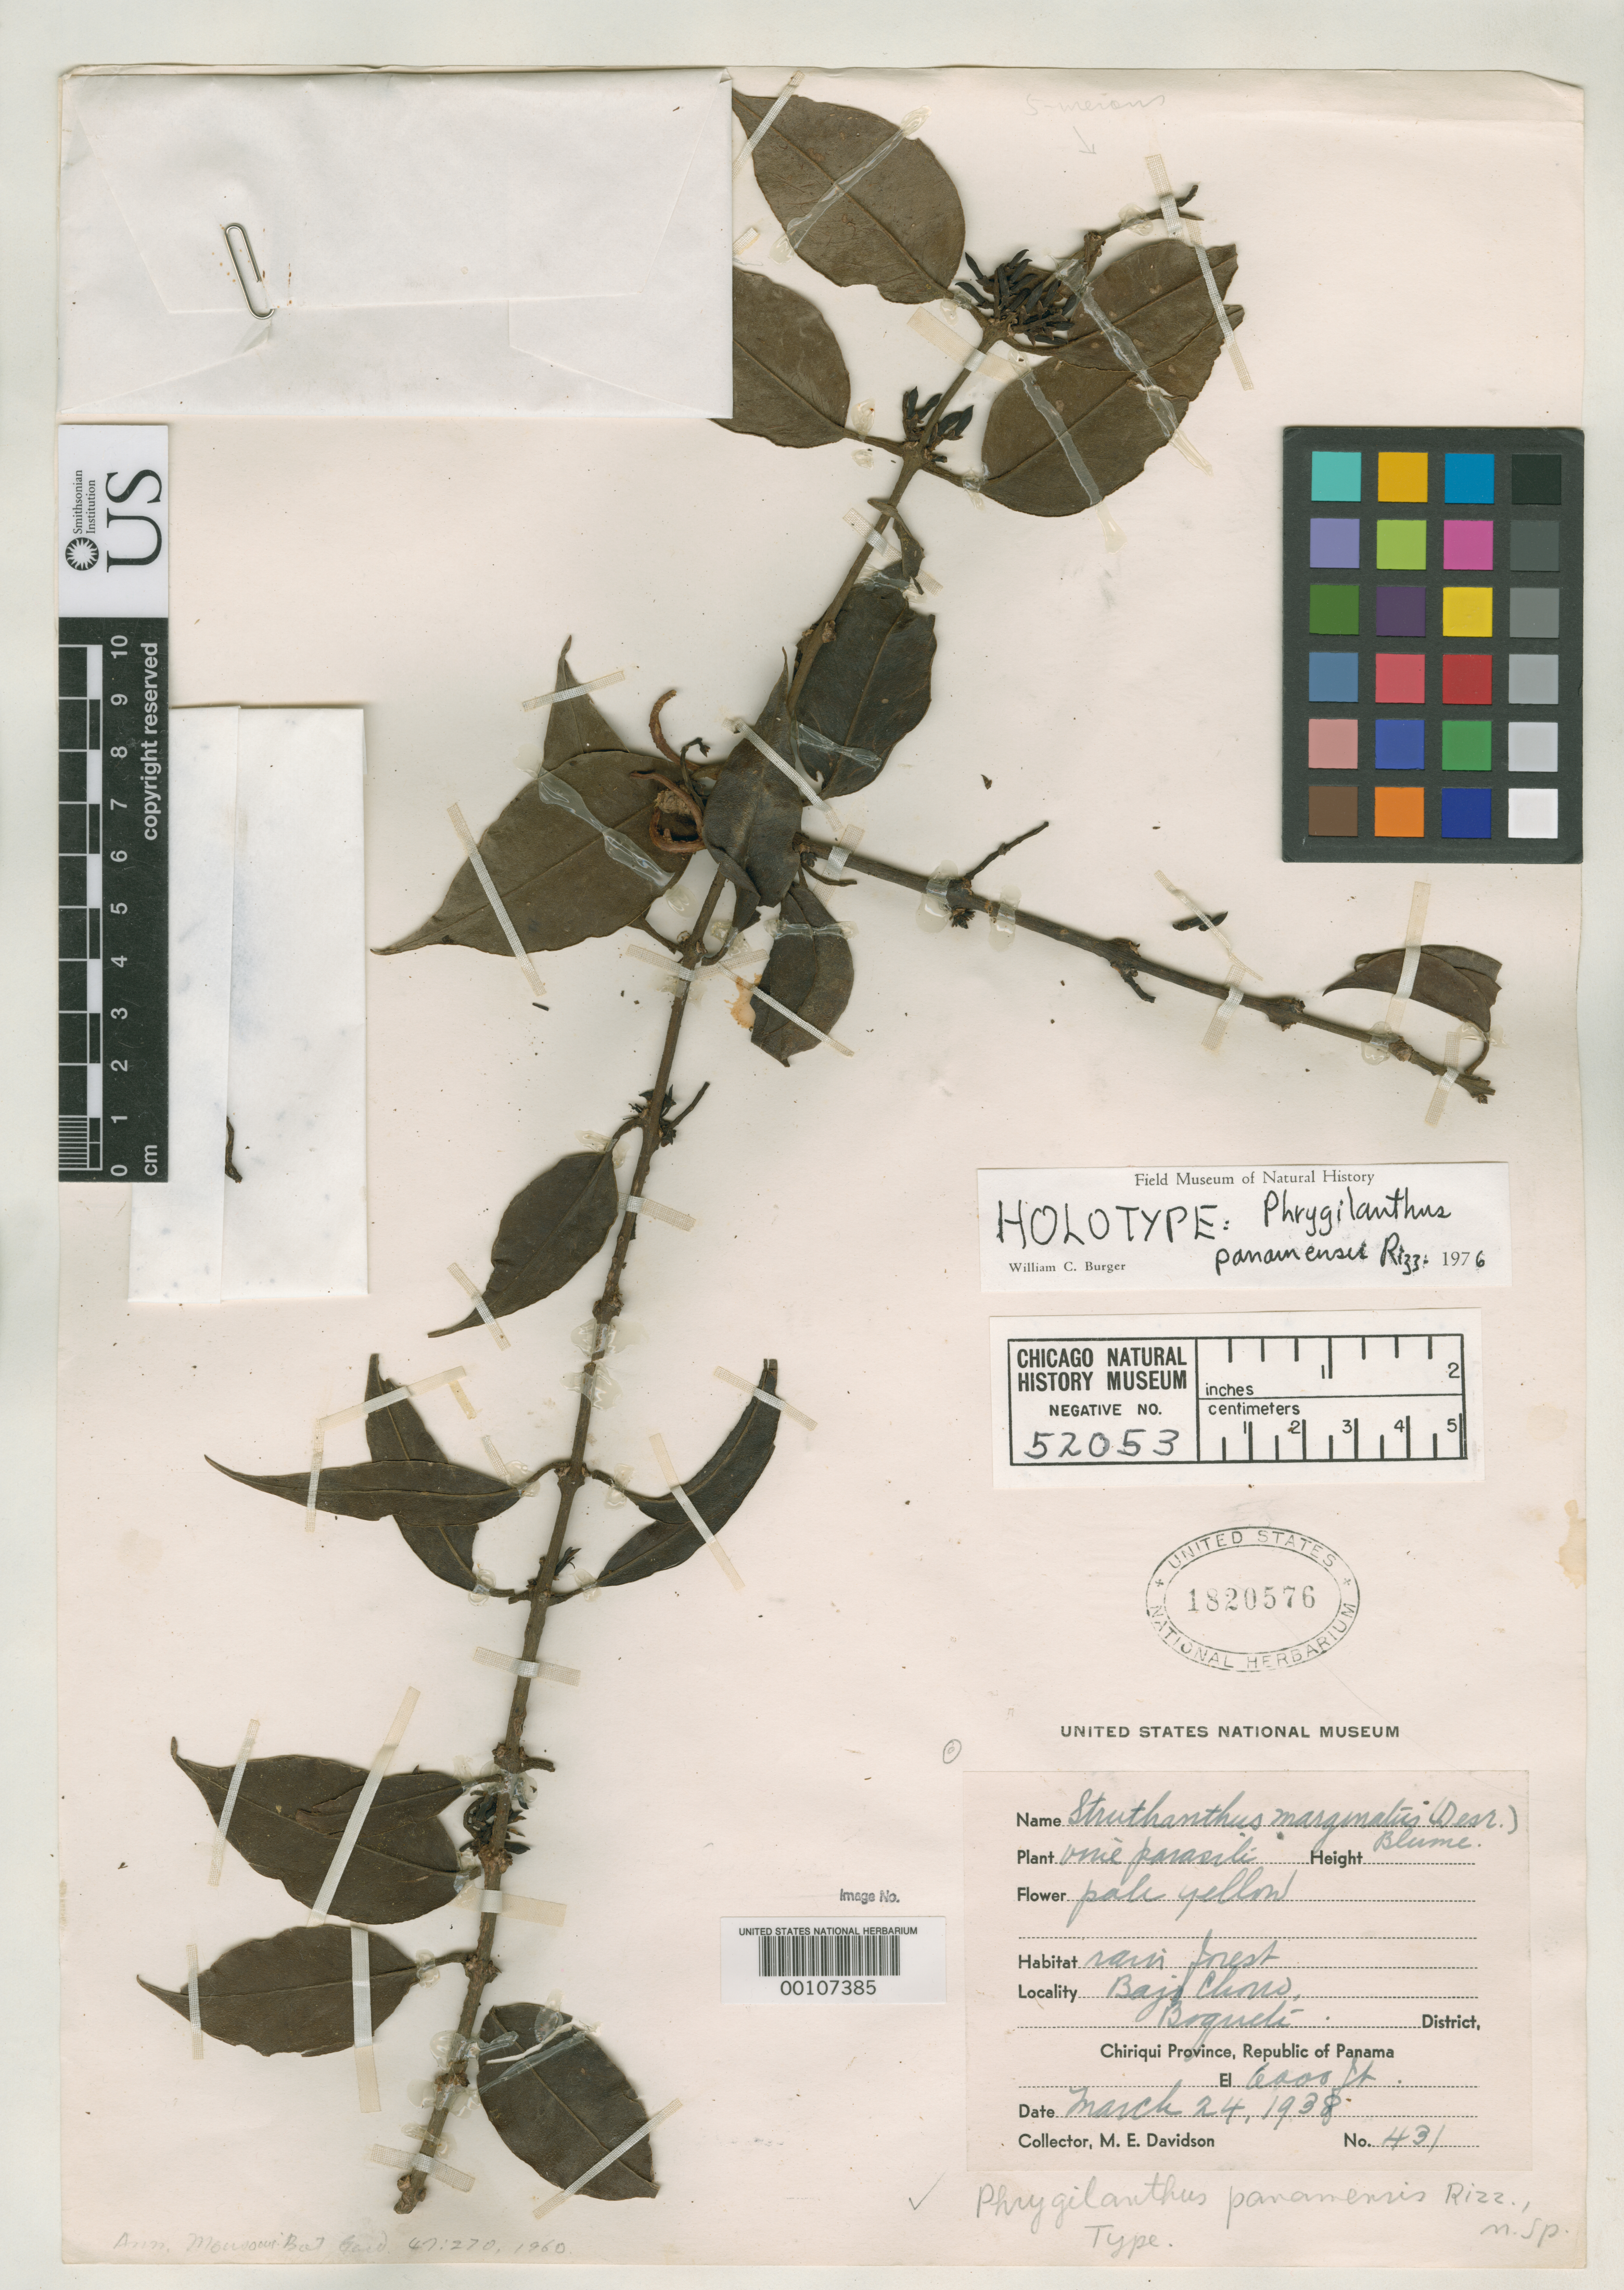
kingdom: Plantae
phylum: Tracheophyta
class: Magnoliopsida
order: Santalales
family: Loranthaceae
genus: Phrygilanthus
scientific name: Phrygilanthus panamensis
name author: Rizzini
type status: Holotype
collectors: M. Davidson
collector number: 431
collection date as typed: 24 Mar 1938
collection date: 1938-03-24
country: Panama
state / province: Chiriquí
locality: Bajo Chorro.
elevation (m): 1800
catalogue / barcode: US 1820576